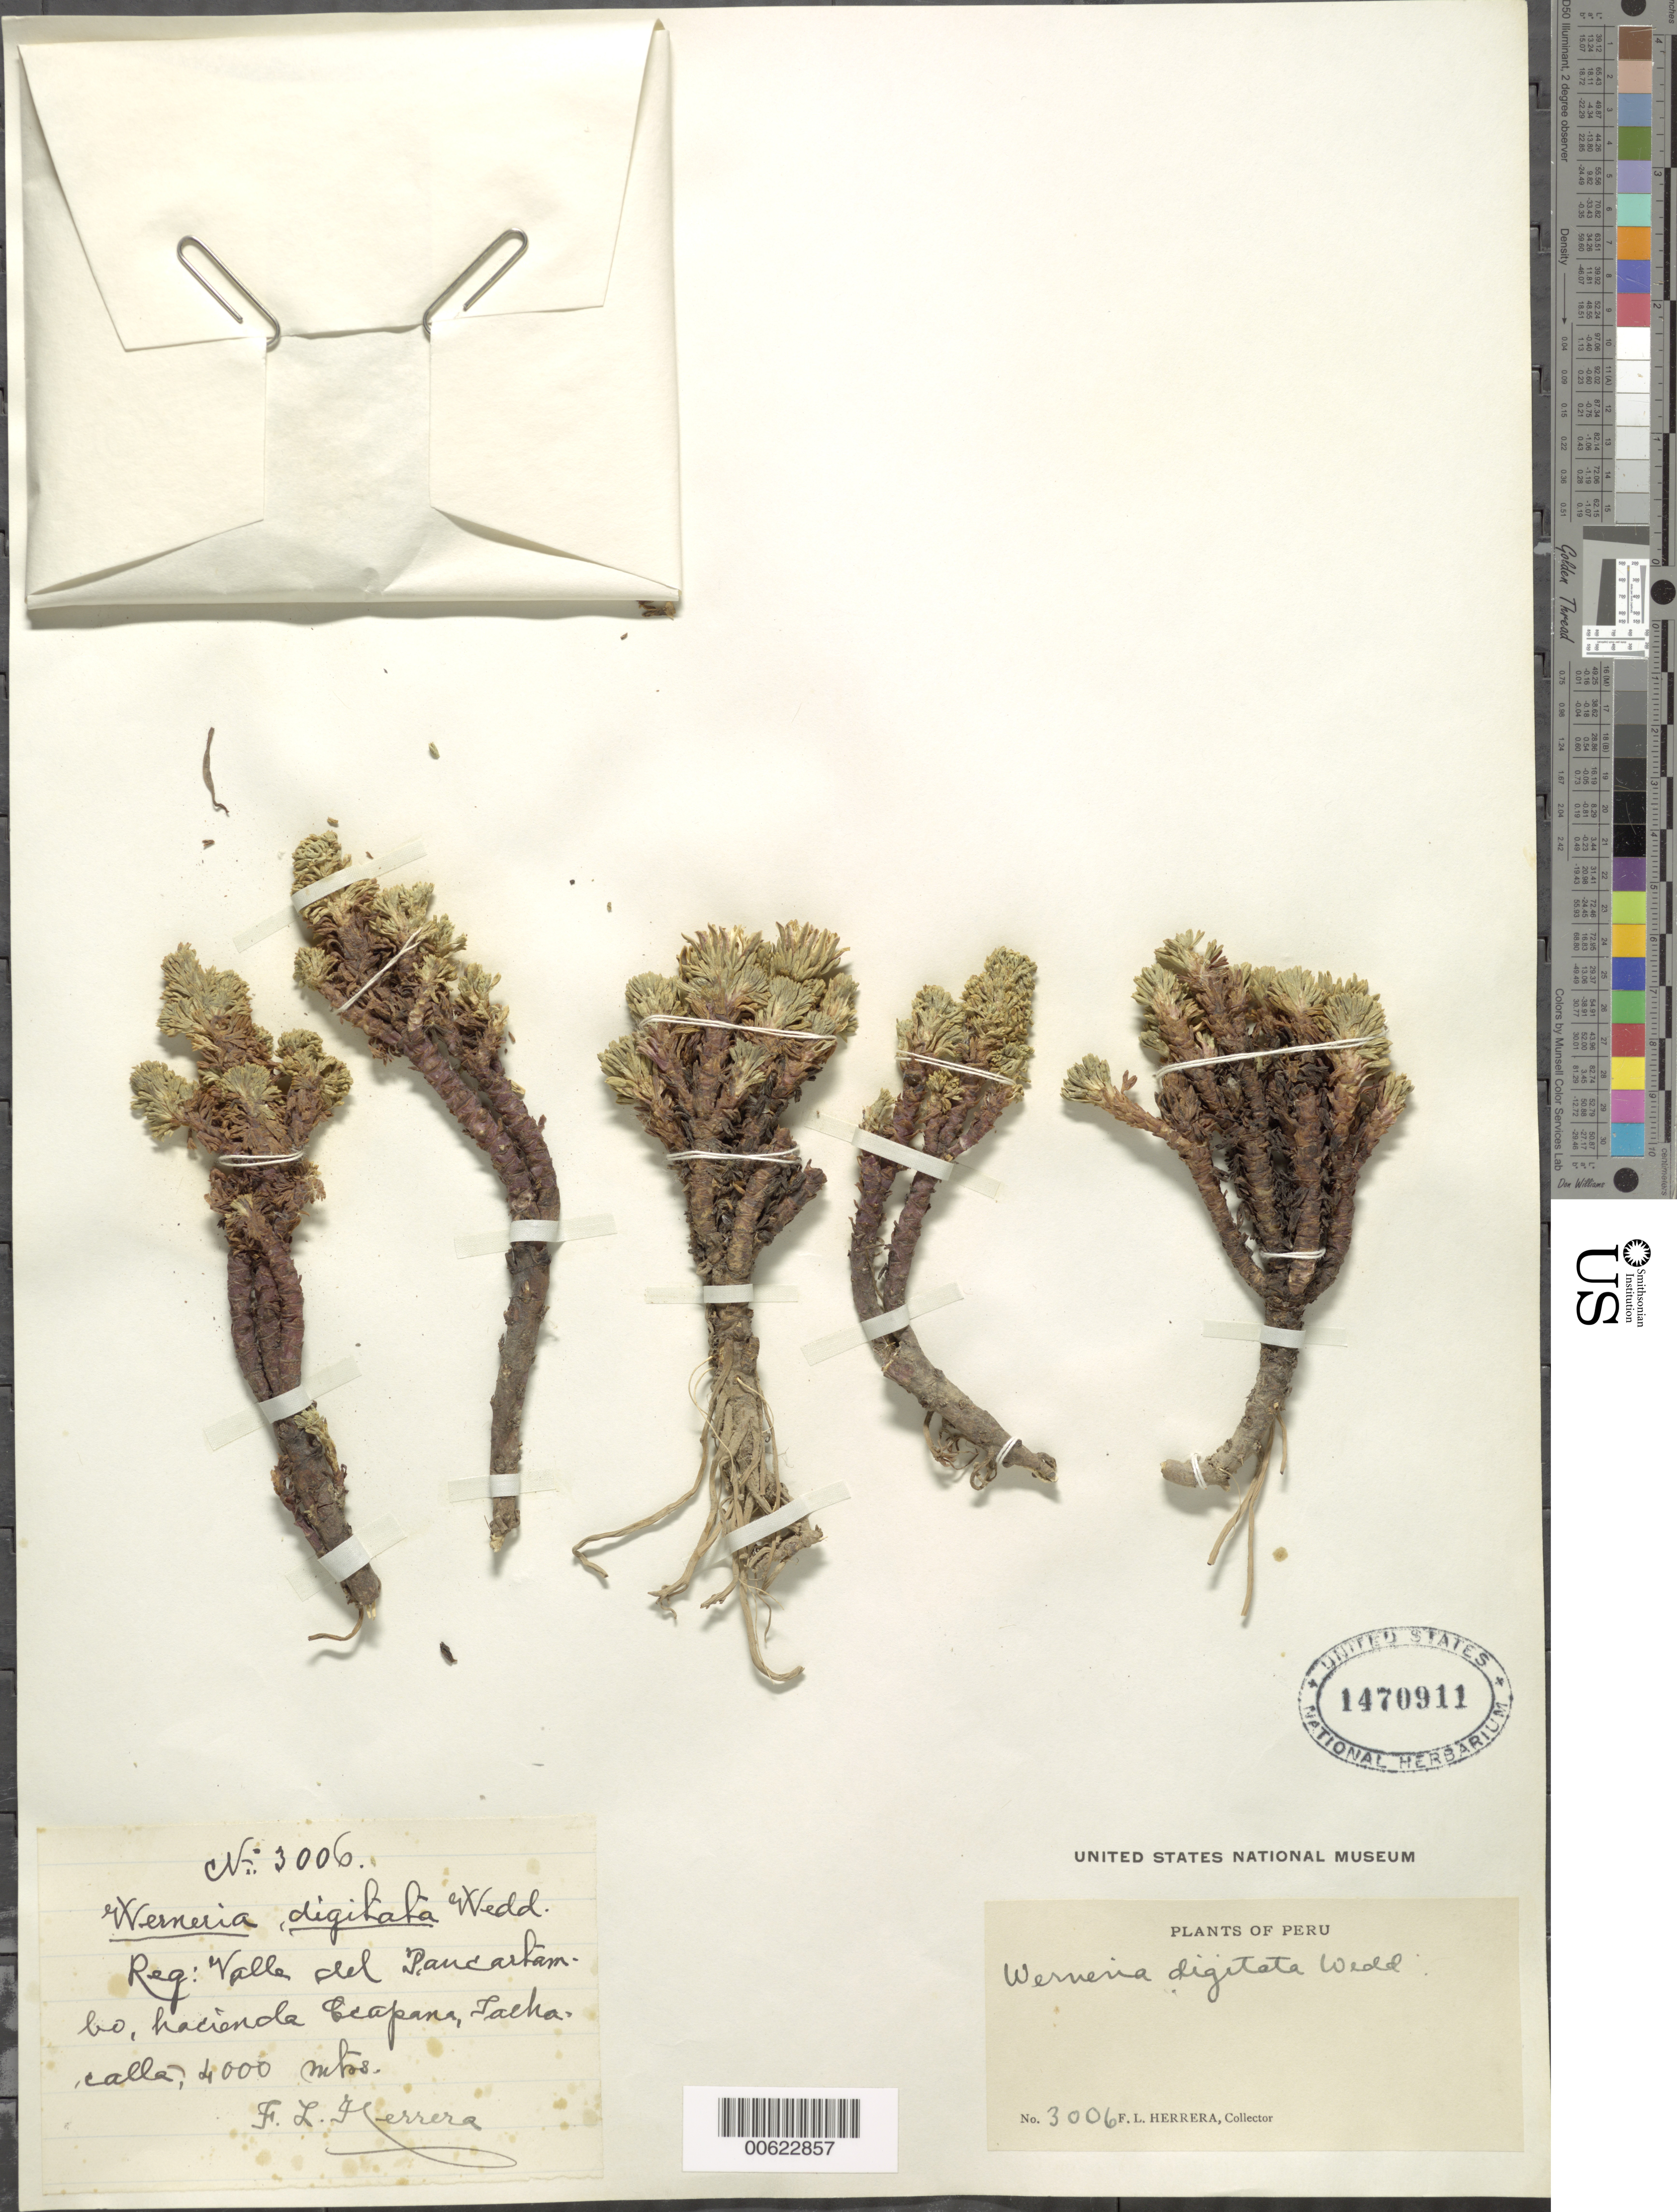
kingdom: Plantae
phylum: Tracheophyta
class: Magnoliopsida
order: Asterales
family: Asteraceae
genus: Xenophyllum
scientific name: Xenophyllum digitatum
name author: (Wedd.) V.A. Funk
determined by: Funk, Vicki A., (BOT), Smithsonian Institution - National Museum of Natural History (UNITED STATES)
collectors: F. L. Herrera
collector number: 3006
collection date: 1959-09-18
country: Peru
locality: Reg: Valle del Pancartambo, hacienda Ceapana, Tachacalla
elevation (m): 4000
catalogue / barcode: US 1470911